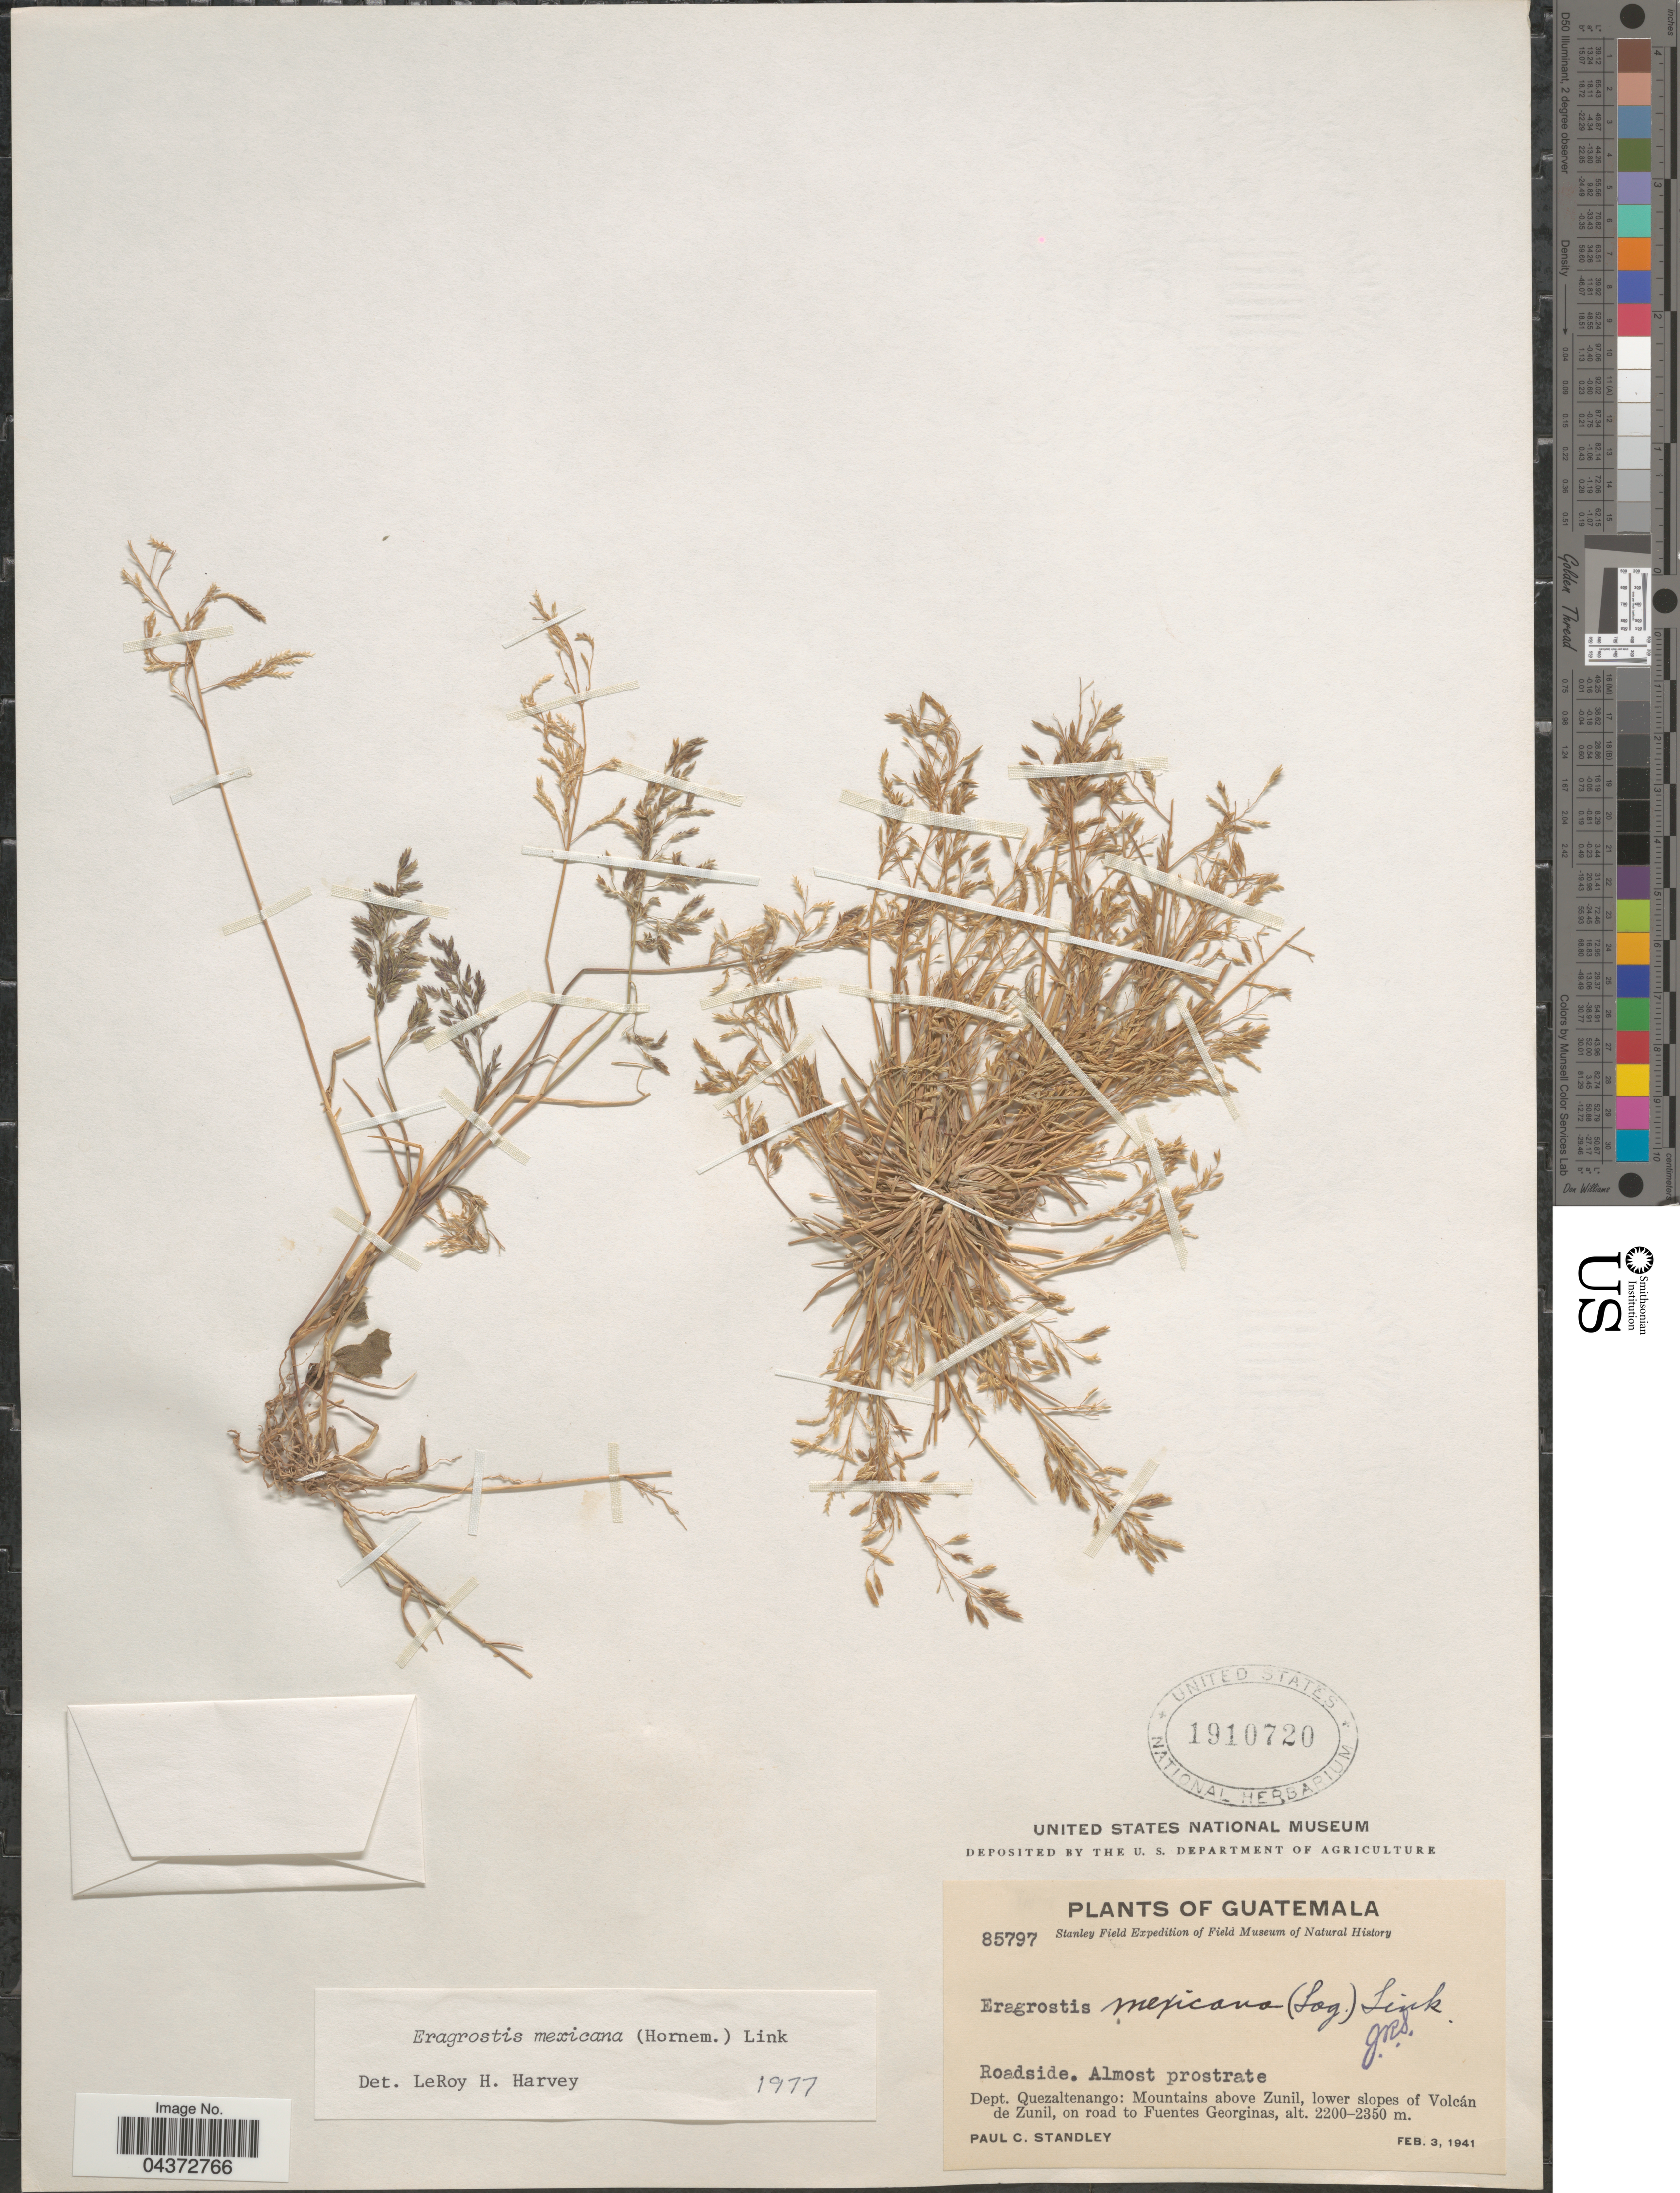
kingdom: Plantae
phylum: Tracheophyta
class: Liliopsida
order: Poales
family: Poaceae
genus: Eragrostis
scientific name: Eragrostis mexicana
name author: (Hornem.) Link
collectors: P. C. Standley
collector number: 85797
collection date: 1941-02-03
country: Guatemala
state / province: Quetzaltenango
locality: Stanley Field Expedition. Roadside. Dept. Quezaltenango: Mountains above Zunil, lower slopes of Volcán de Zunil, on road to Fuentes Georginas.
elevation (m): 2200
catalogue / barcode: US 1910720